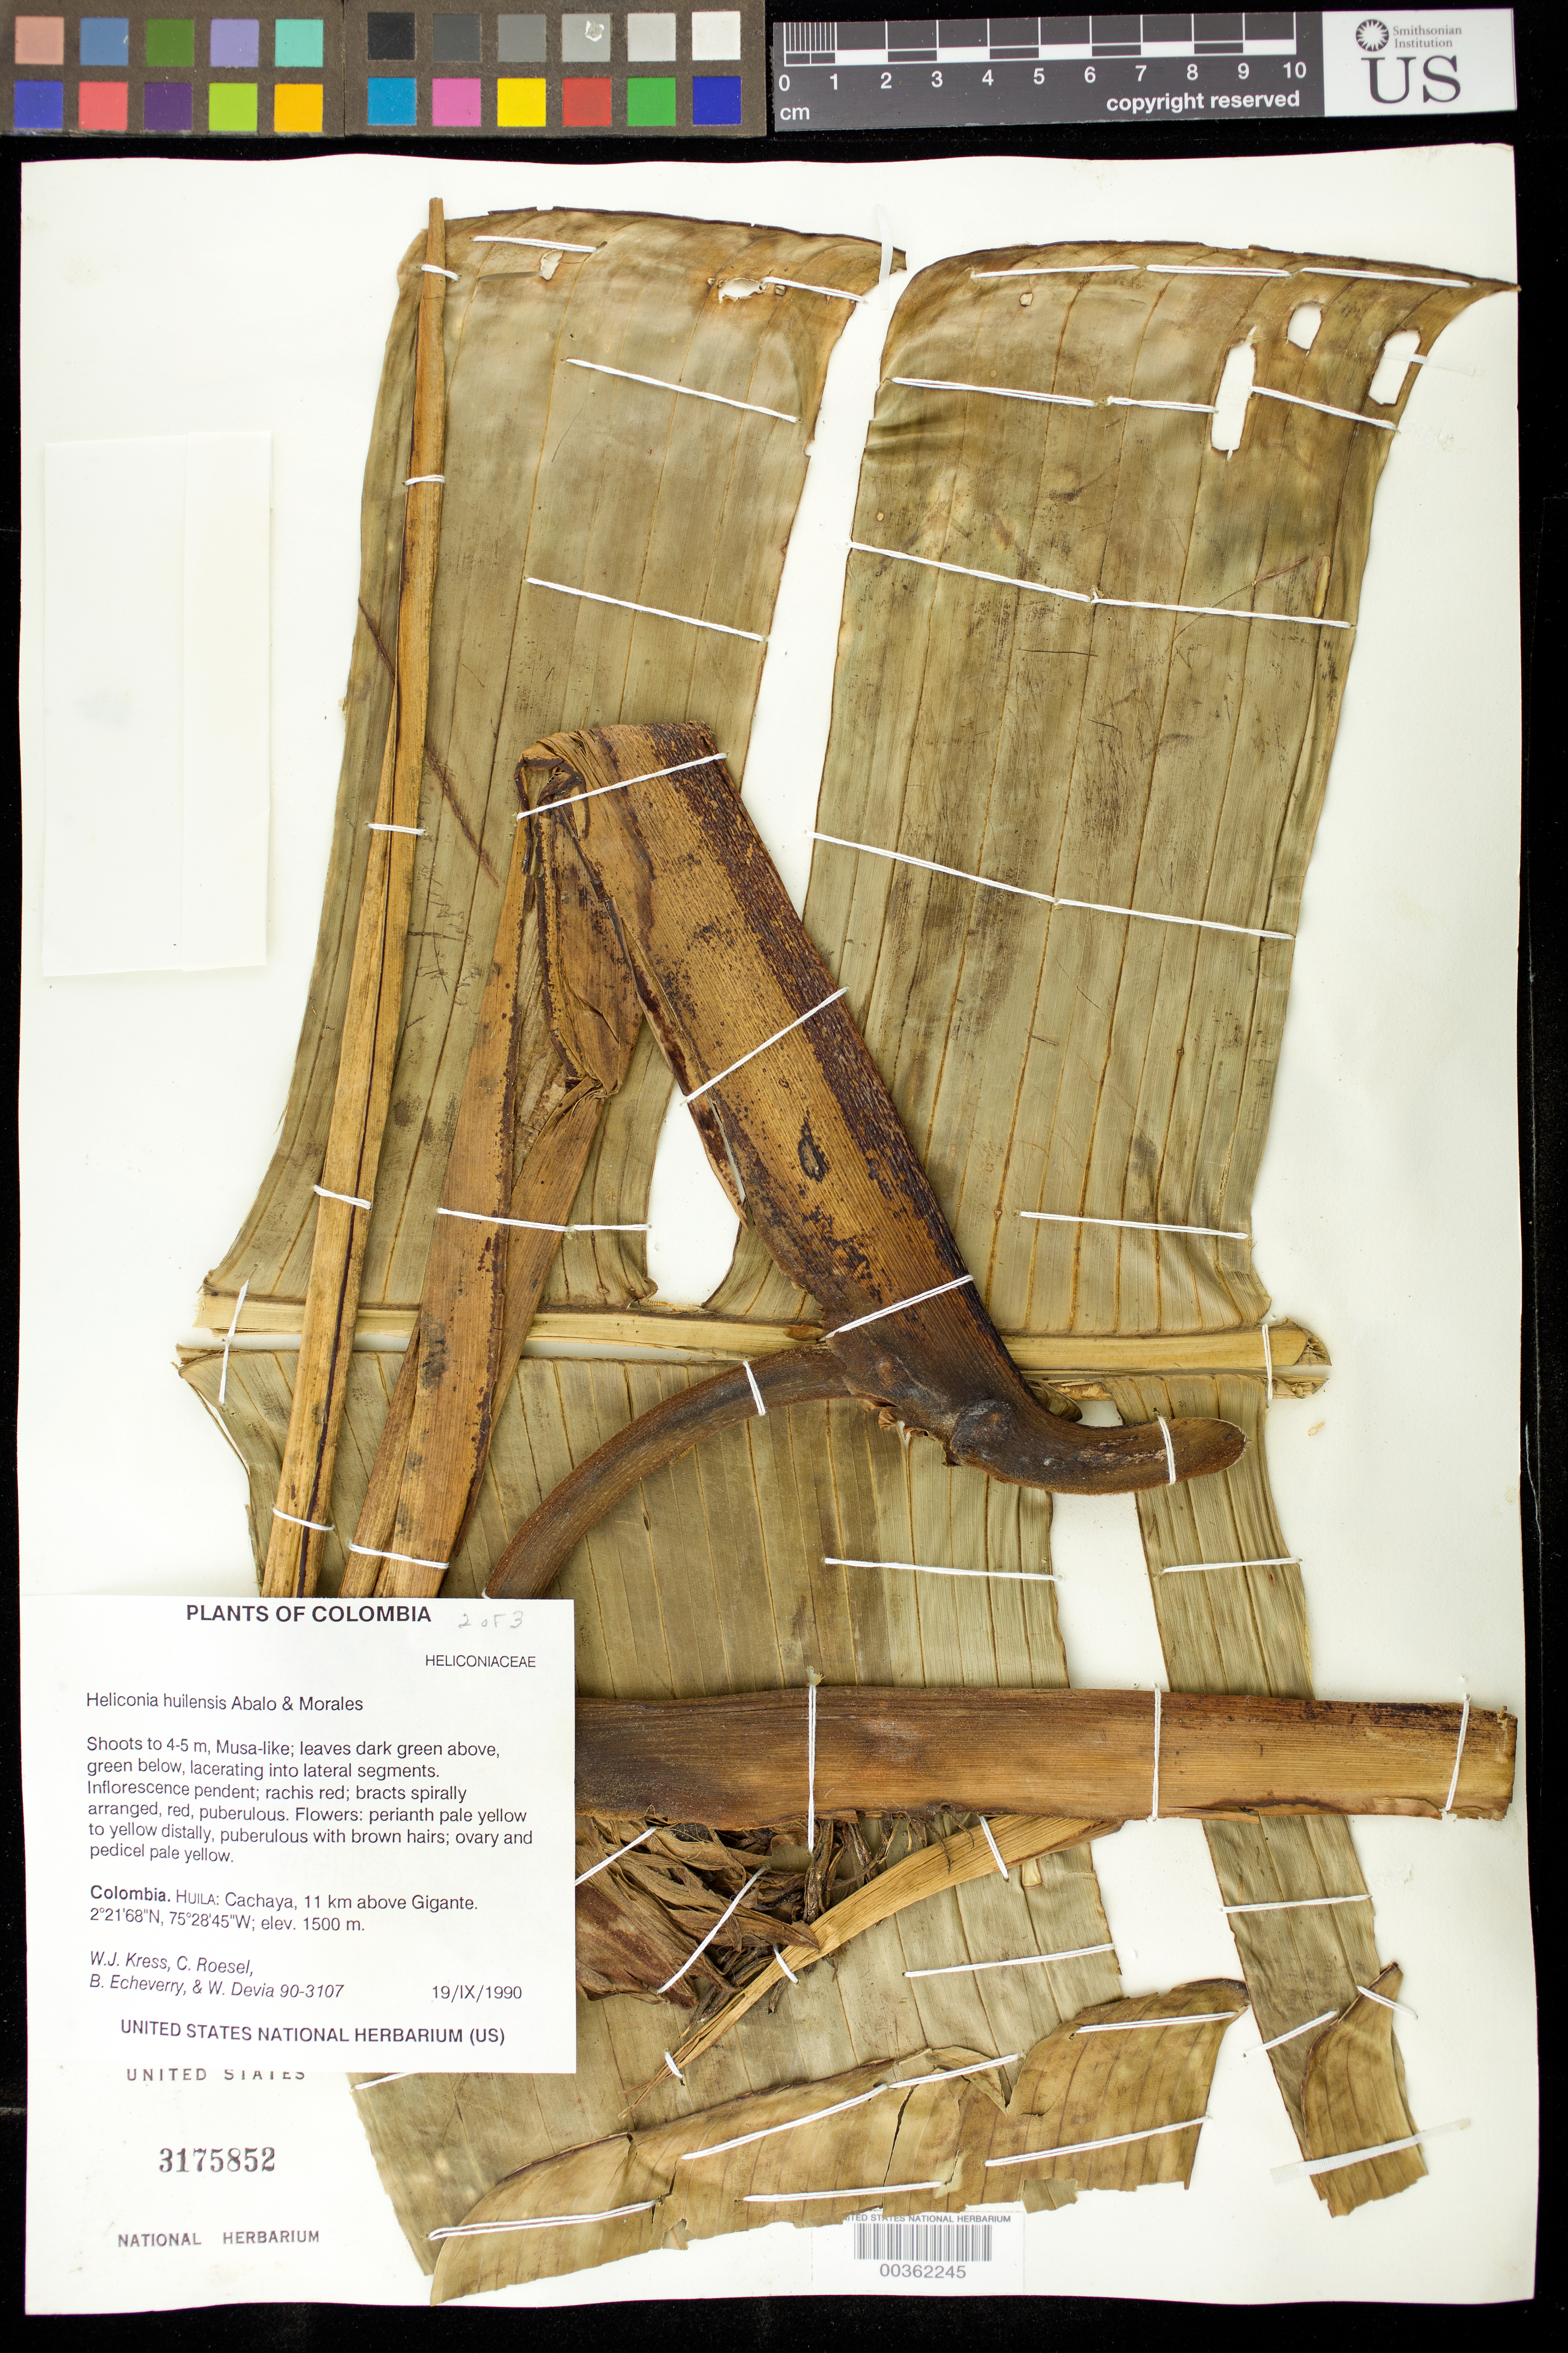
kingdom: Plantae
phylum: Tracheophyta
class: Liliopsida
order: Zingiberales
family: Heliconiaceae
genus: Heliconia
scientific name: Heliconia huilensis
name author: Abalo & G. Morales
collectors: W. J. Kress, C. S. Roesel, B. Echeverry & W. Devia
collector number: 90-3107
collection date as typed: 19 Sep 1990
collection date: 1990-09-19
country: Colombia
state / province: Huila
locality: Cachaya, 11 km above Gigante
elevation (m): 1500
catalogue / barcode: US 3175852